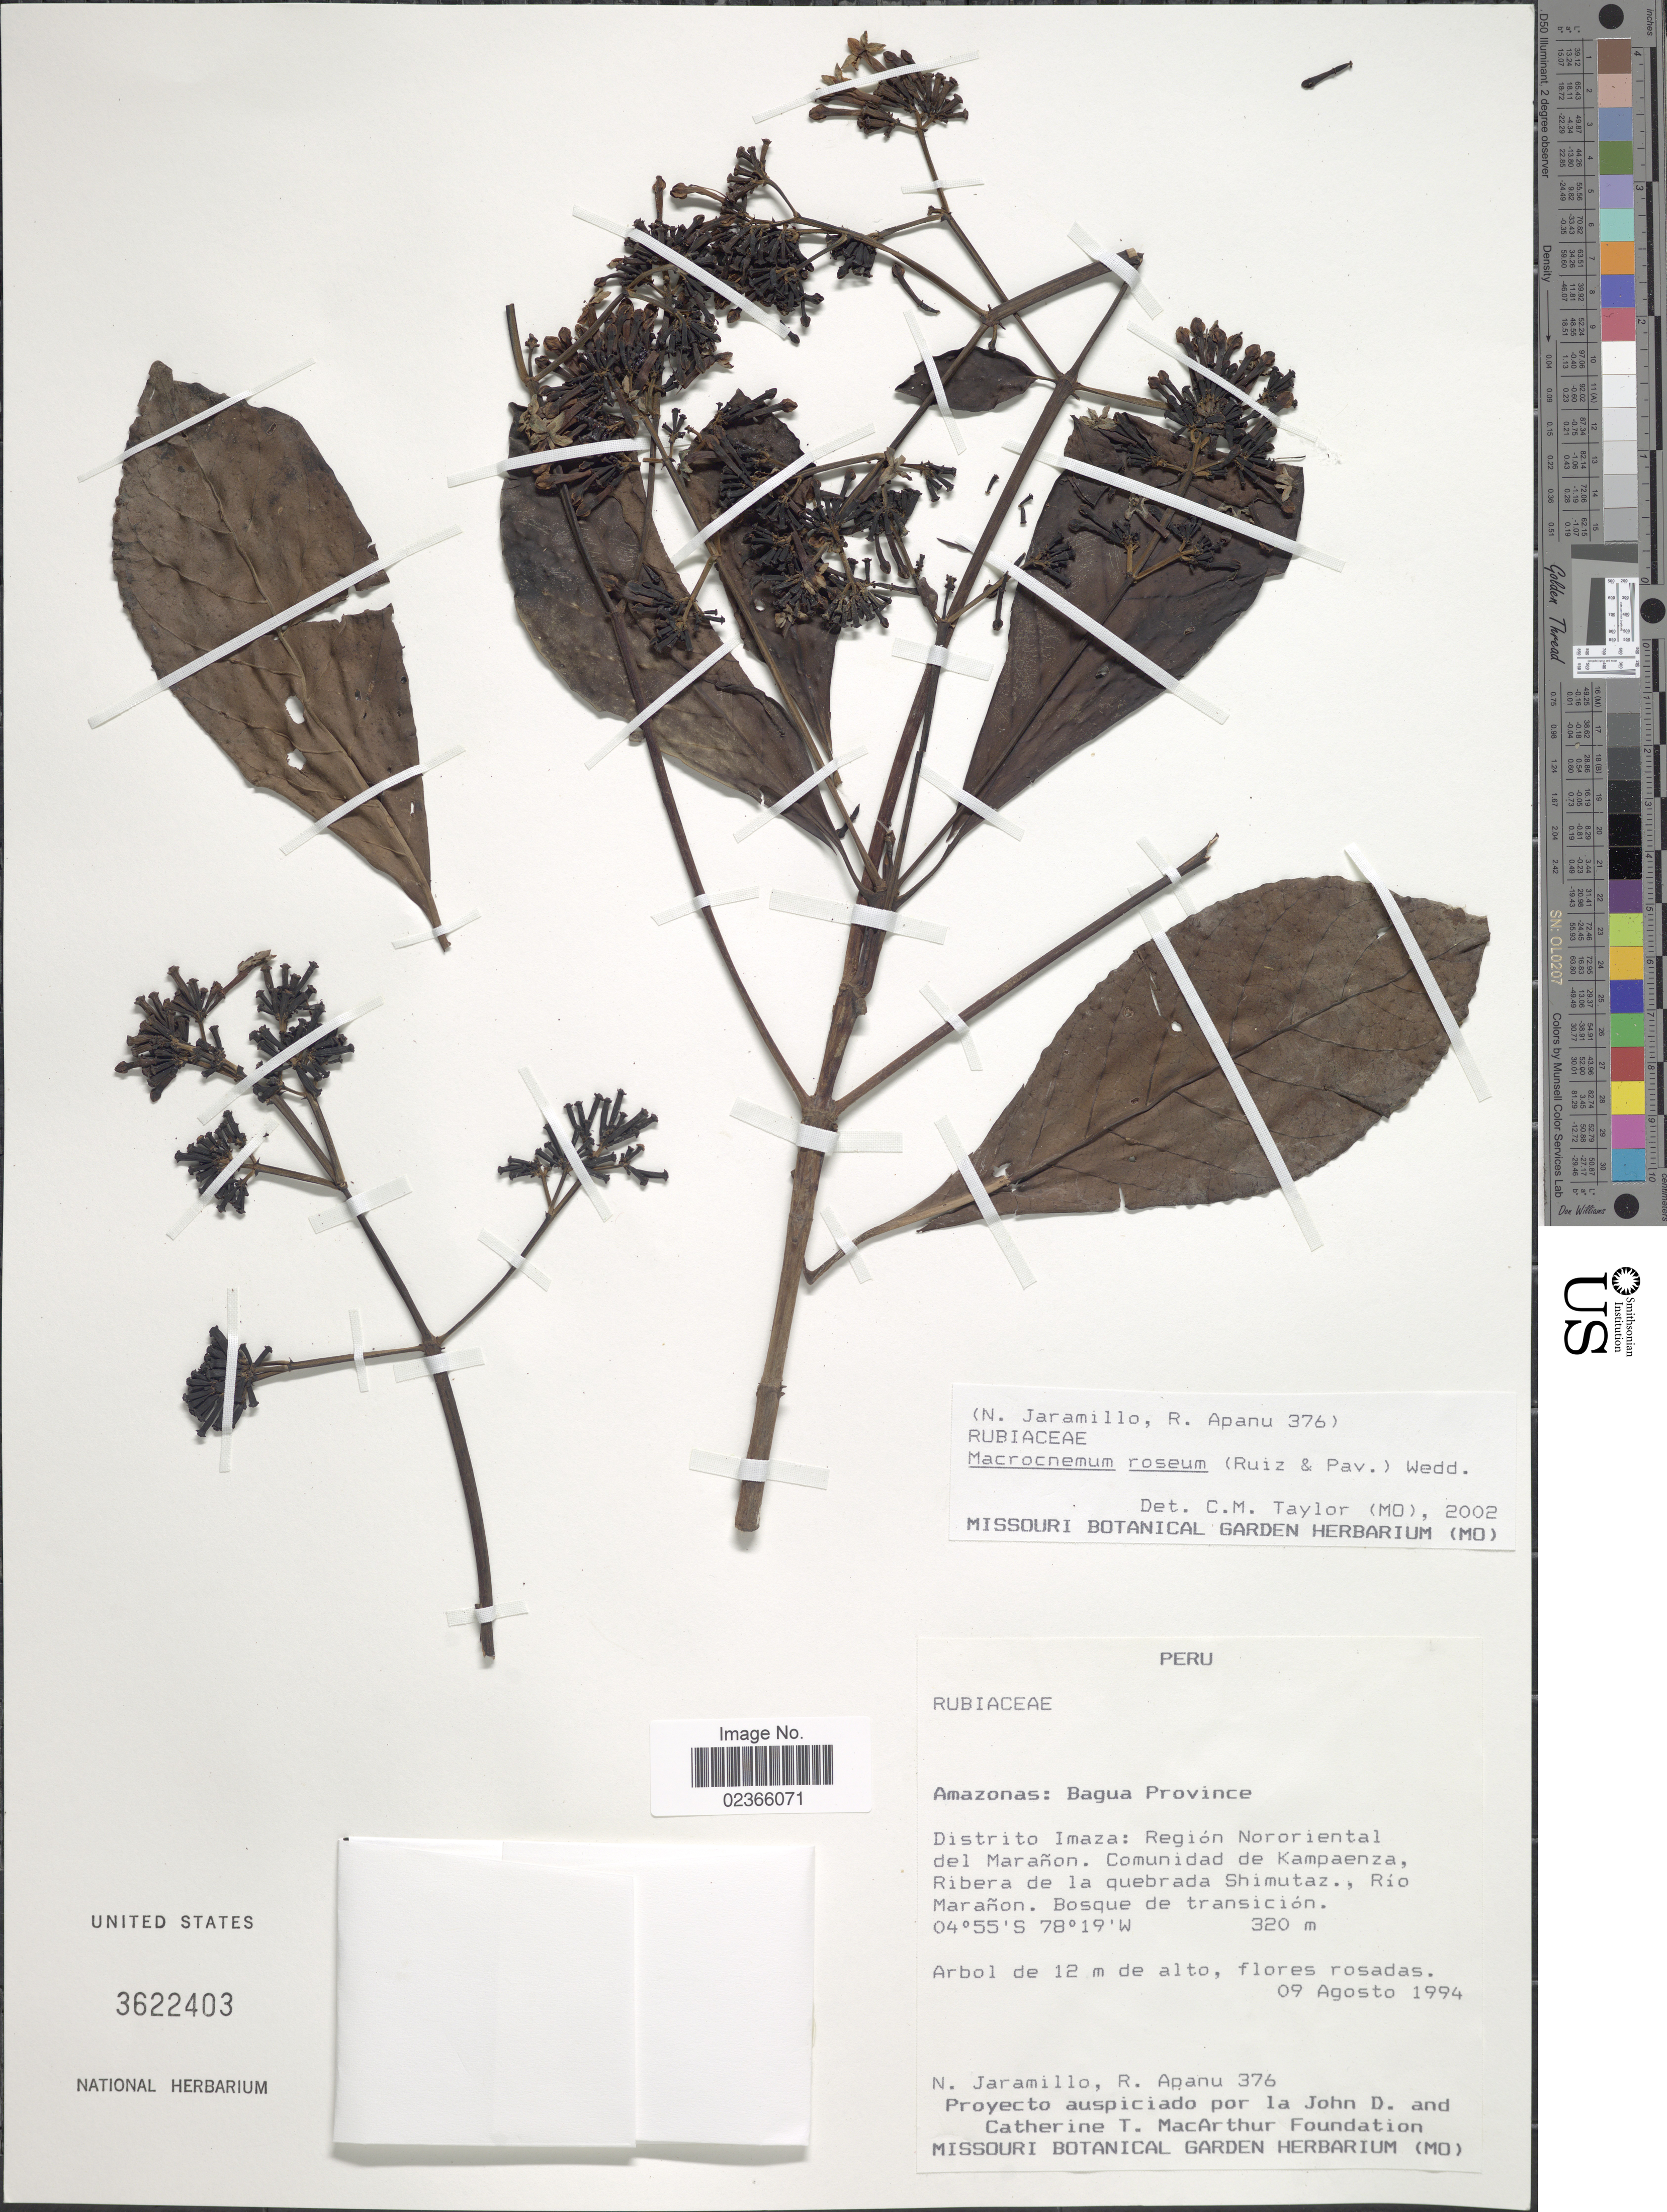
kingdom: Plantae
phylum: Tracheophyta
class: Magnoliopsida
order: Gentianales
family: Rubiaceae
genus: Macrocnemum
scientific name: Macrocnemum roseum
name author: (Ruiz & Pav.) Wedd.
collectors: J. Jarmillo & R. Apanu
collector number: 376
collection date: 1994-08-09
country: Peru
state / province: Amazonas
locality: Peru, Amazonas Imaza: Region Nororiental del Maranon. Comunidad de Kampaenza, ribera de la quebrada Shimutaz., Rio Maranon.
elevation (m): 320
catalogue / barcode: US 3622403